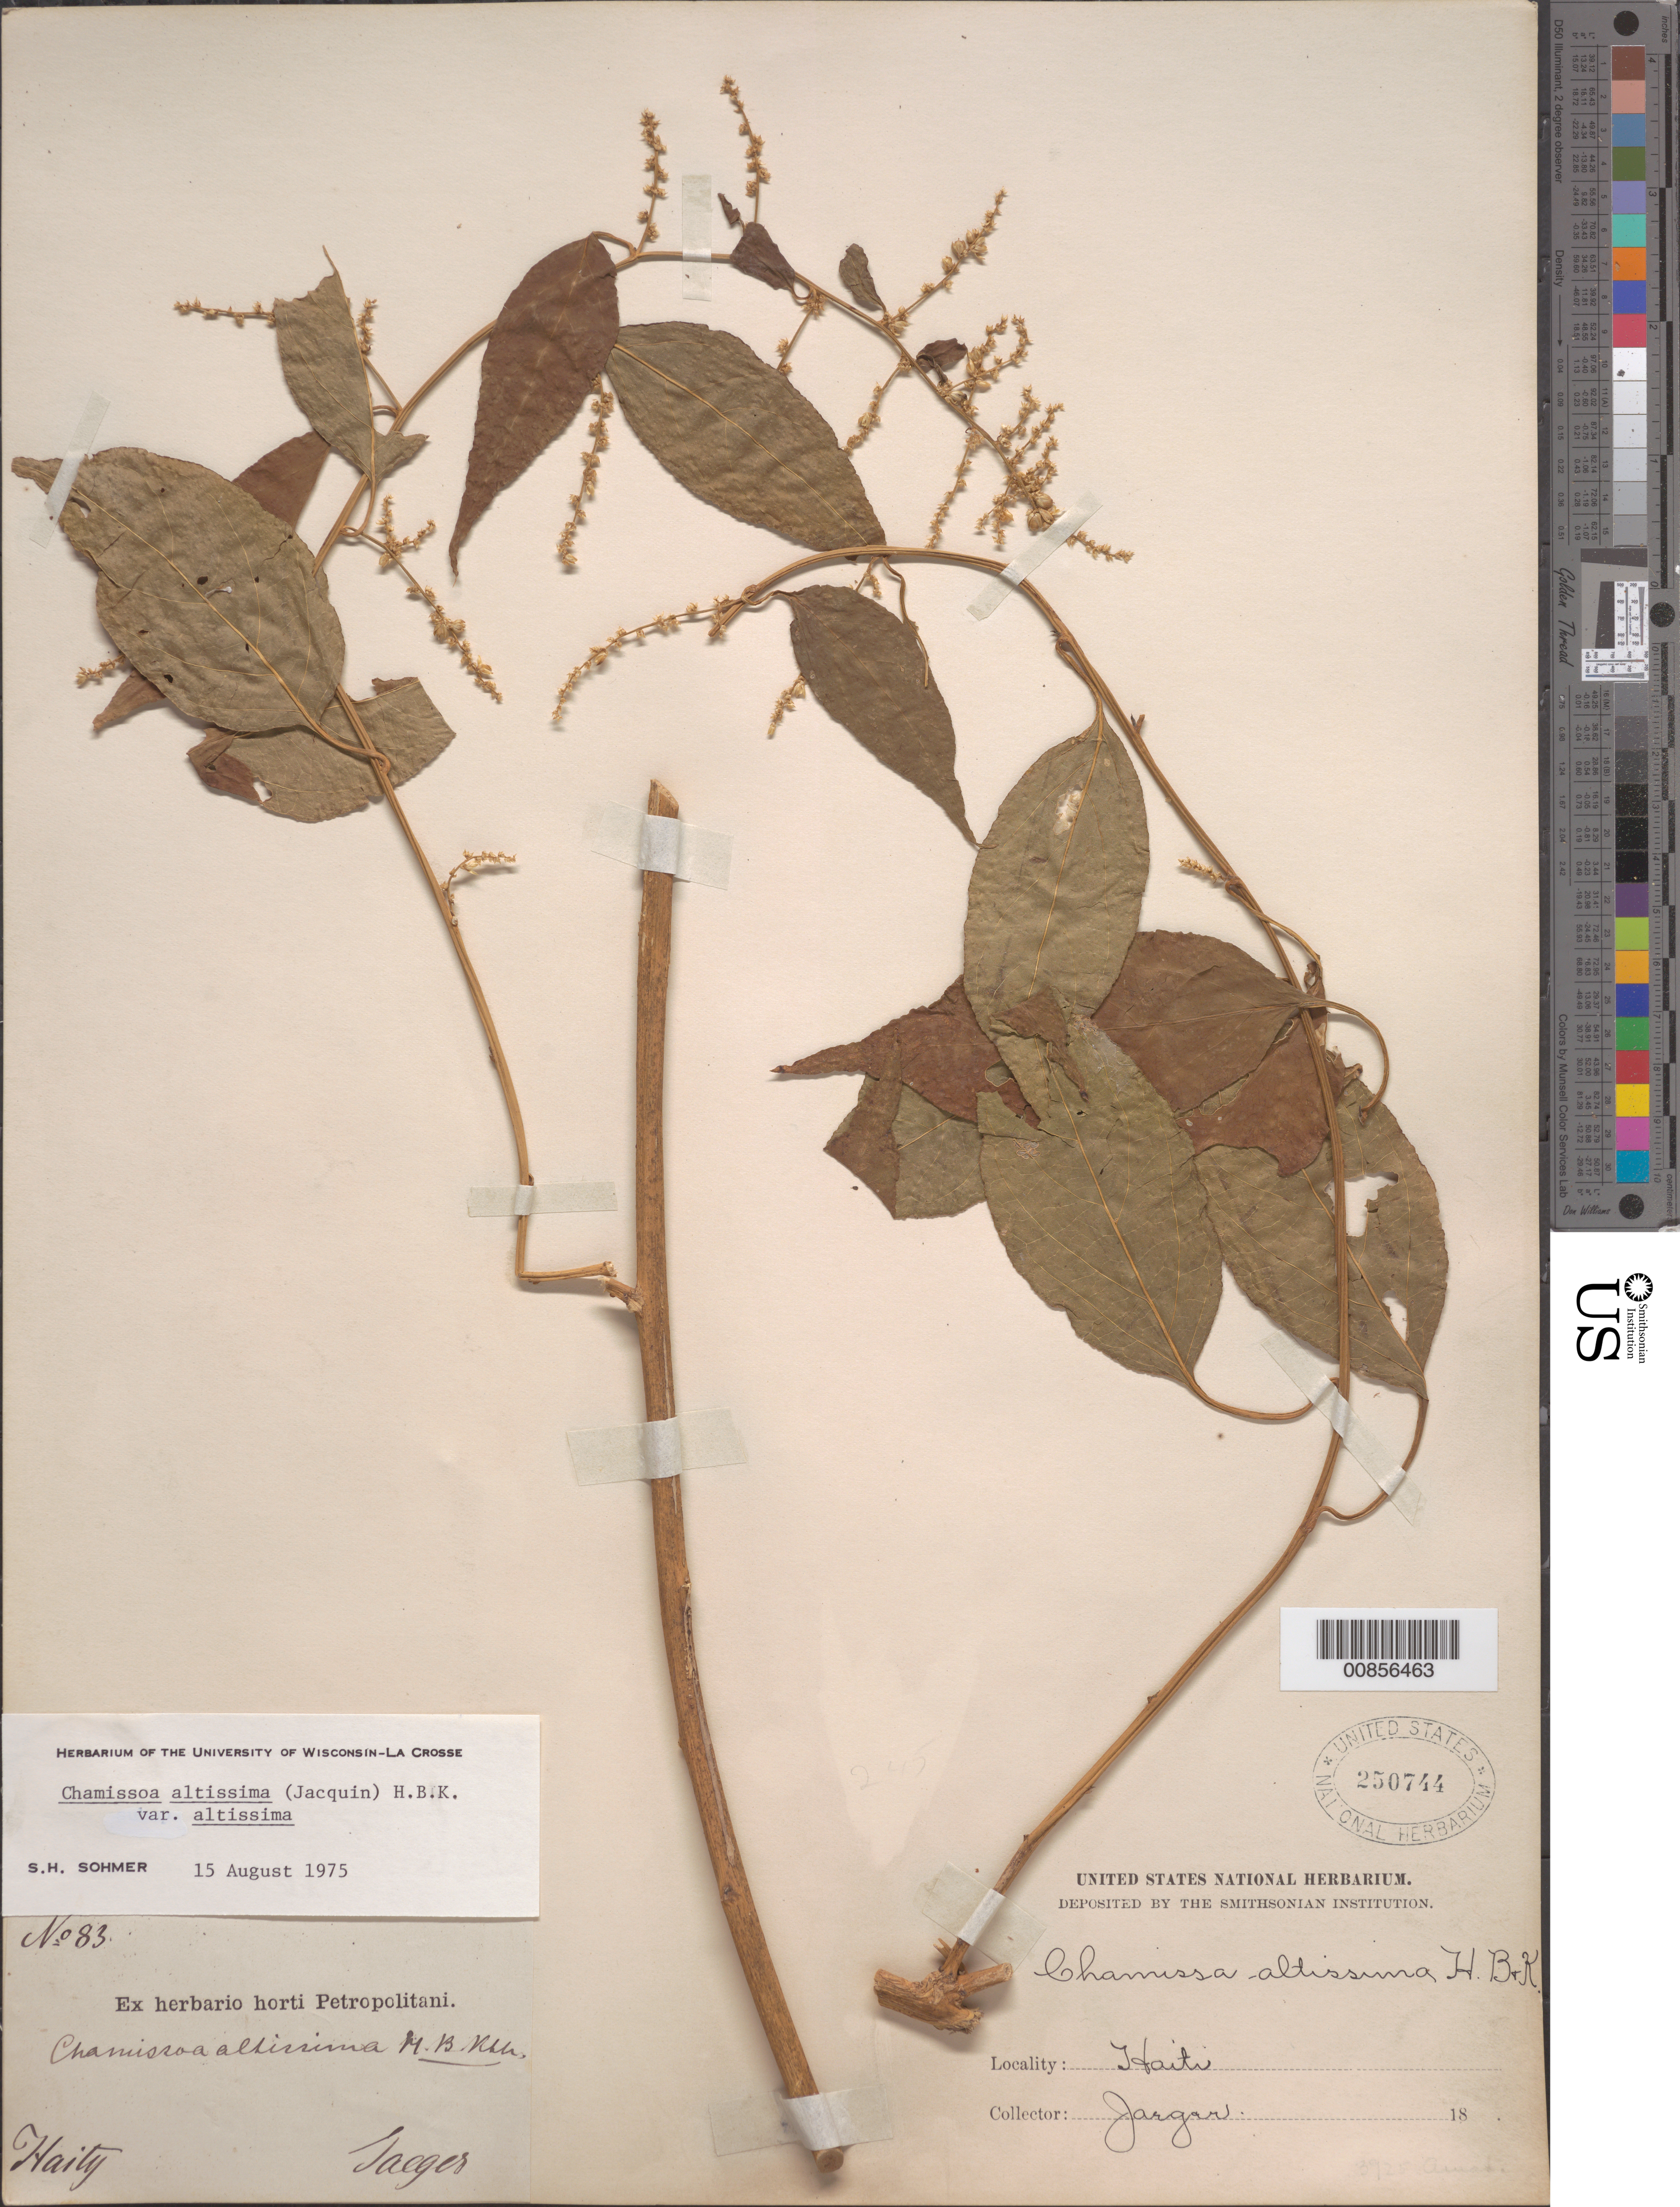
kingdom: Plantae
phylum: Tracheophyta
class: Magnoliopsida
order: Caryophyllales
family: Amaranthaceae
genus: Chamissoa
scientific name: Chamissoa altissima var. altissima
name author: (Jacq.) Kunth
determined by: Sohmer, S. H.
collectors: -. Jaeger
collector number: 83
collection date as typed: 1800 to -- --- 1899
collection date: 1800/1899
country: Haiti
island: Hispaniola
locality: Haiti.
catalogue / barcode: US 250744